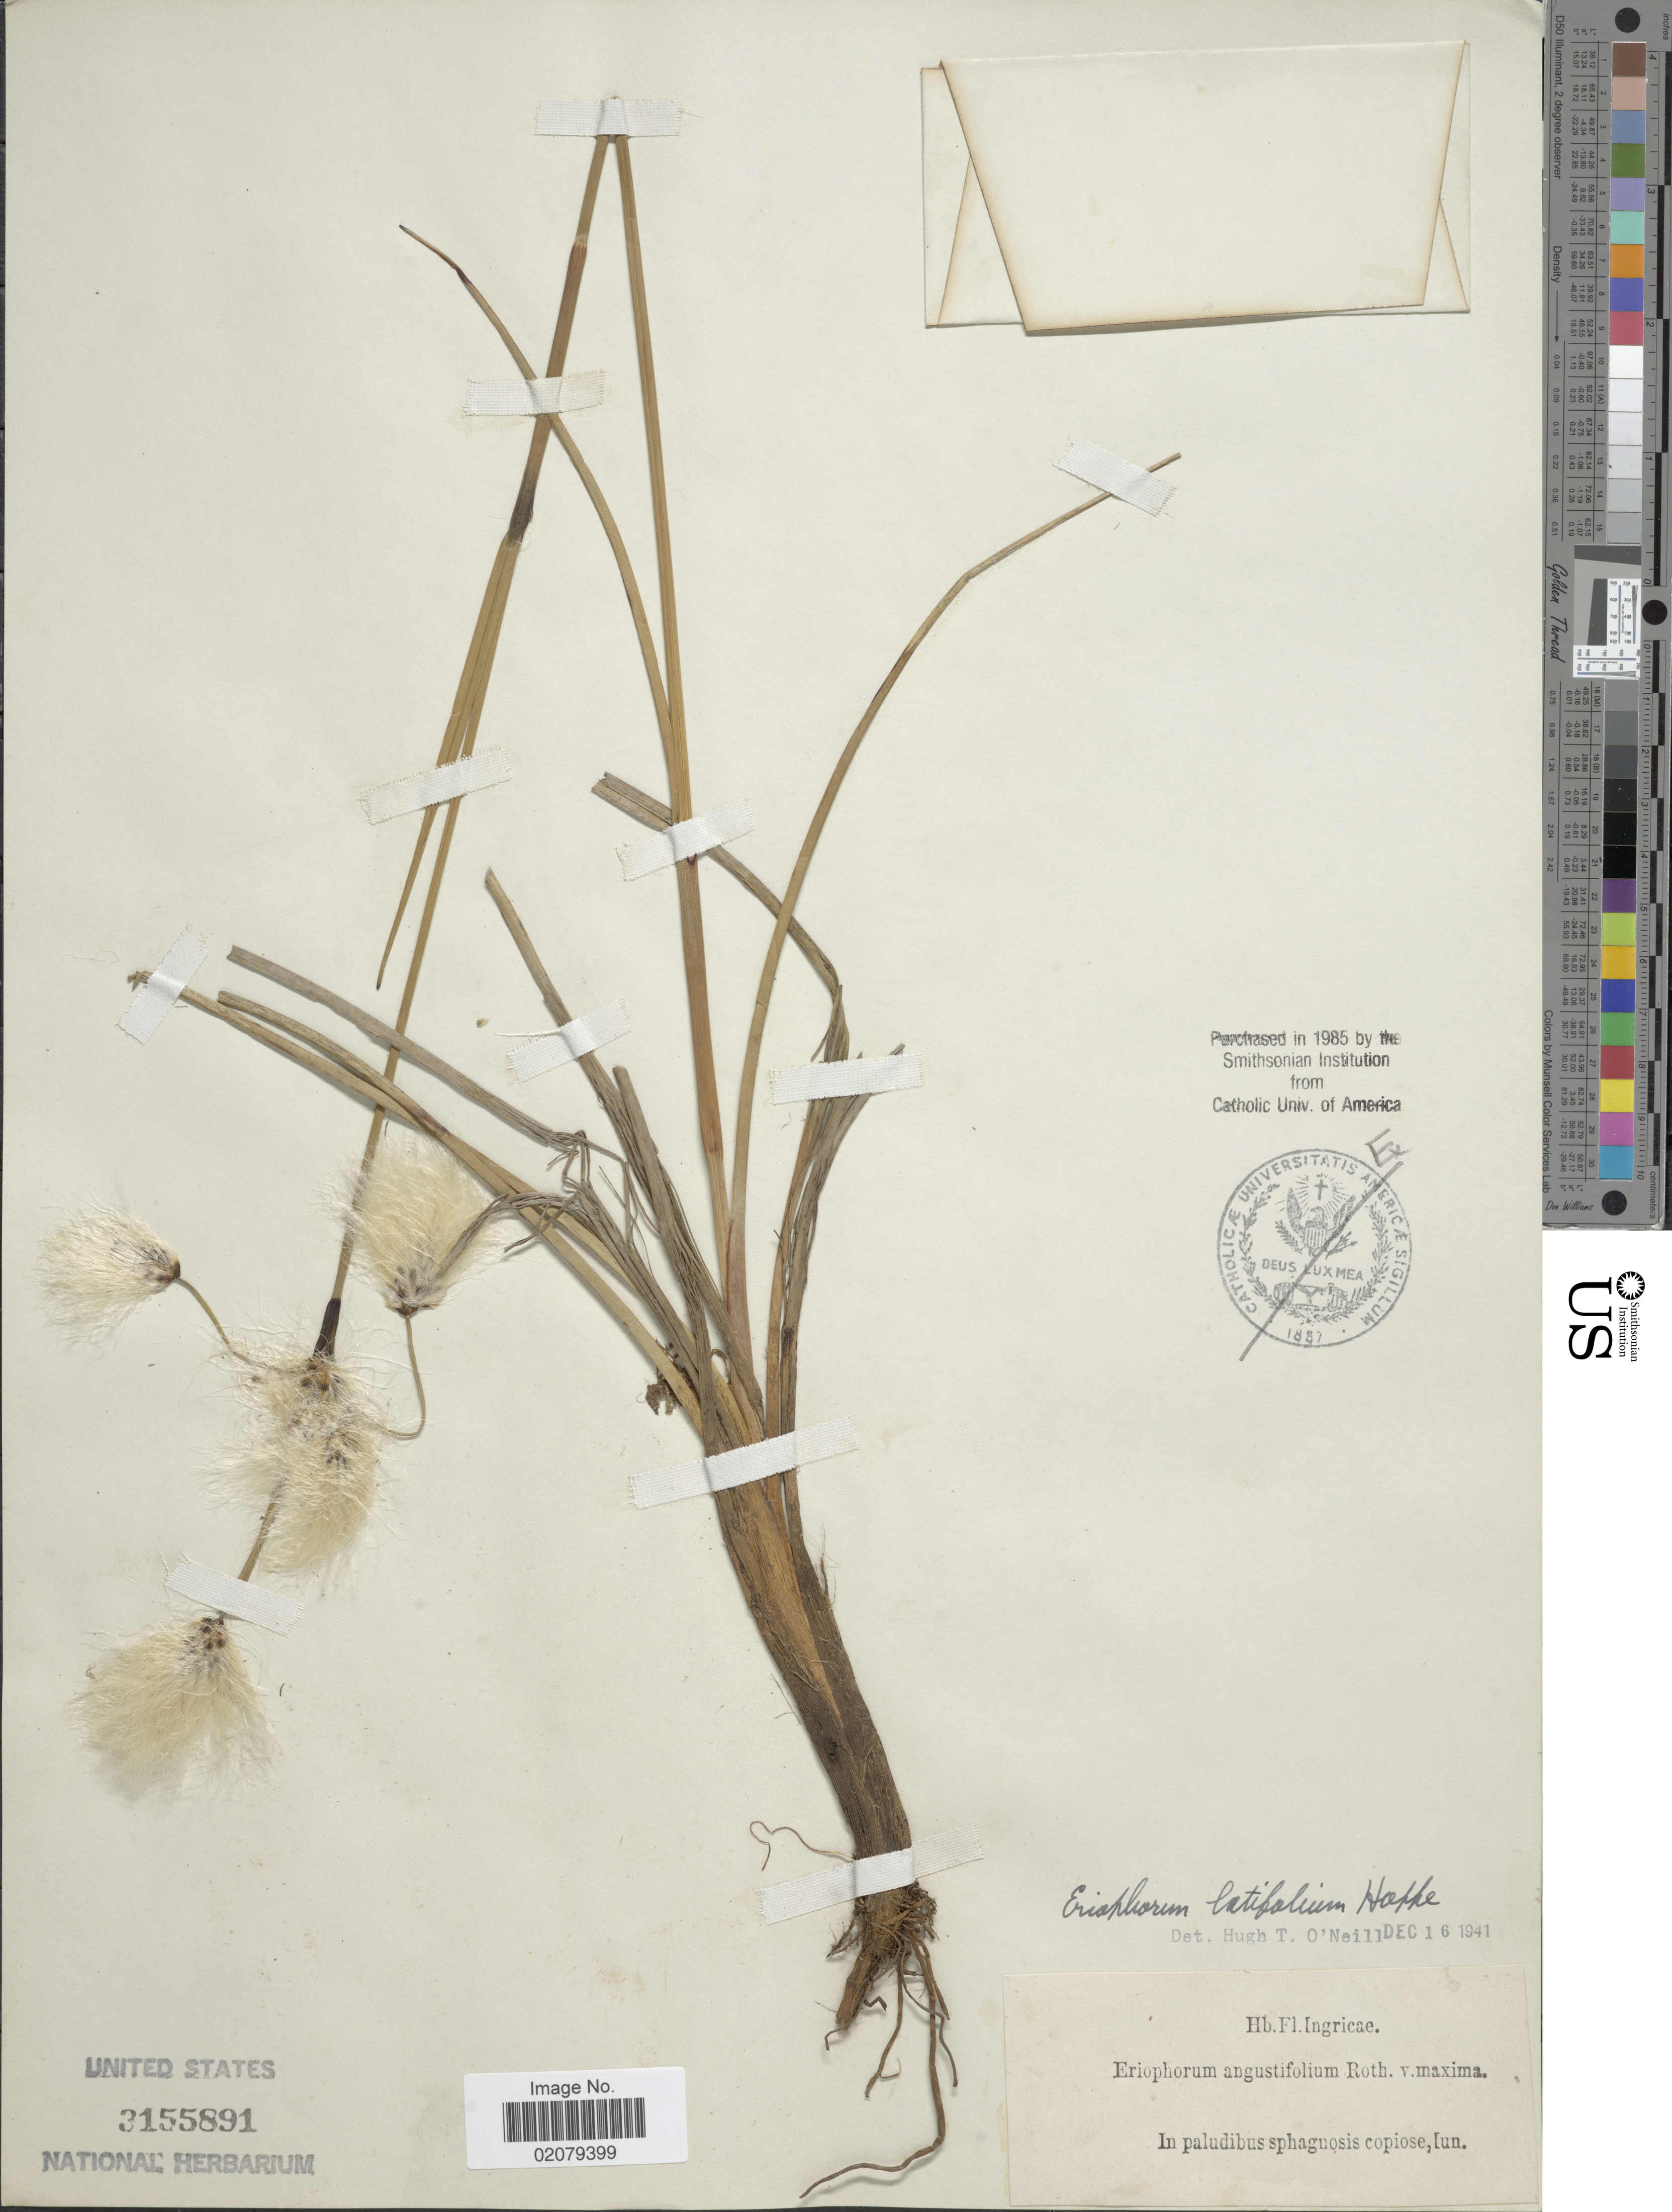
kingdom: Plantae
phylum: Tracheophyta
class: Liliopsida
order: Poales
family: Cyperaceae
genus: Eriophorum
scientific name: Eriophorum latifolium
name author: Hoppe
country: Russian Federation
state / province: Leningrad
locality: Fl. Ingricae. In paludibus sphagnosis copiose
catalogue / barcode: US 3155891